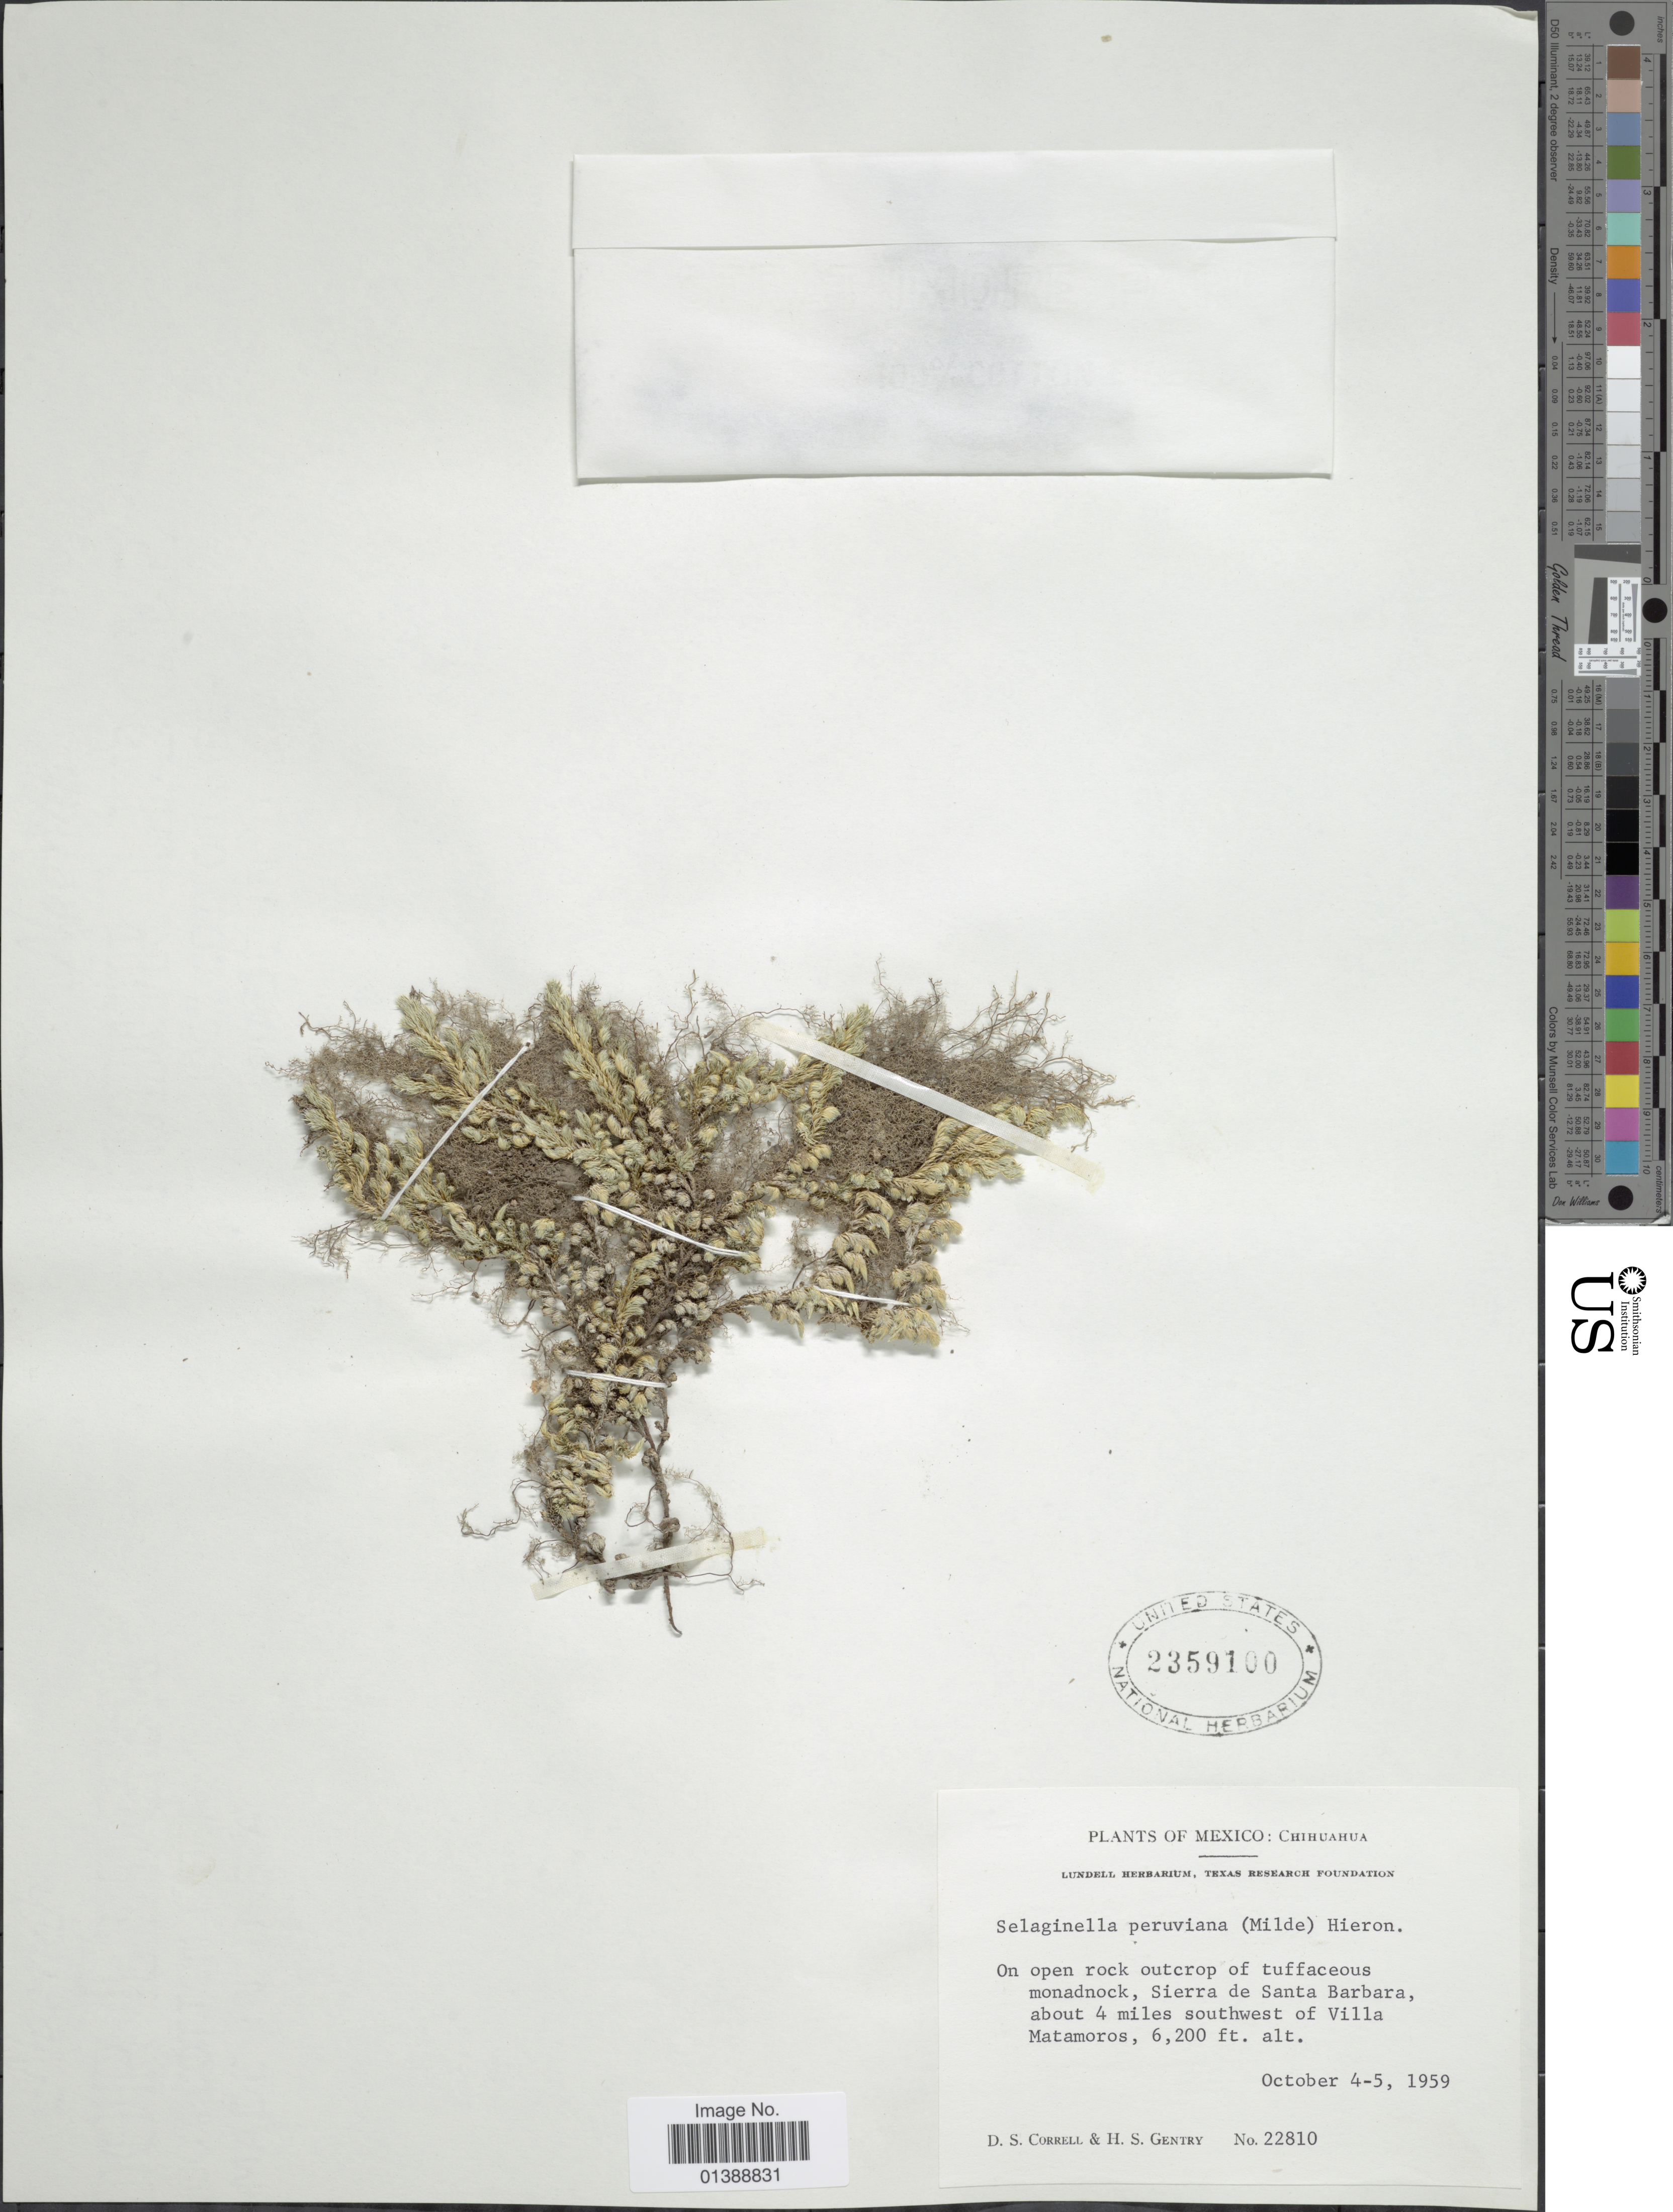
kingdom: Plantae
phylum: Tracheophyta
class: Lycopodiopsida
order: Selaginellales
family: Selaginellaceae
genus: Selaginella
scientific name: Selaginella peruviana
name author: (Milde) Hieron.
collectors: D. S. Correll & H. S. Gentry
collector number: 22810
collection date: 1959-10-04/1959-10-05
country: Mexico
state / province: Chihuahua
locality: Sierra de Santa Barbara, about 4 miles southwest of Villa Matamoros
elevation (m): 1890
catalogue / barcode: US 2359100